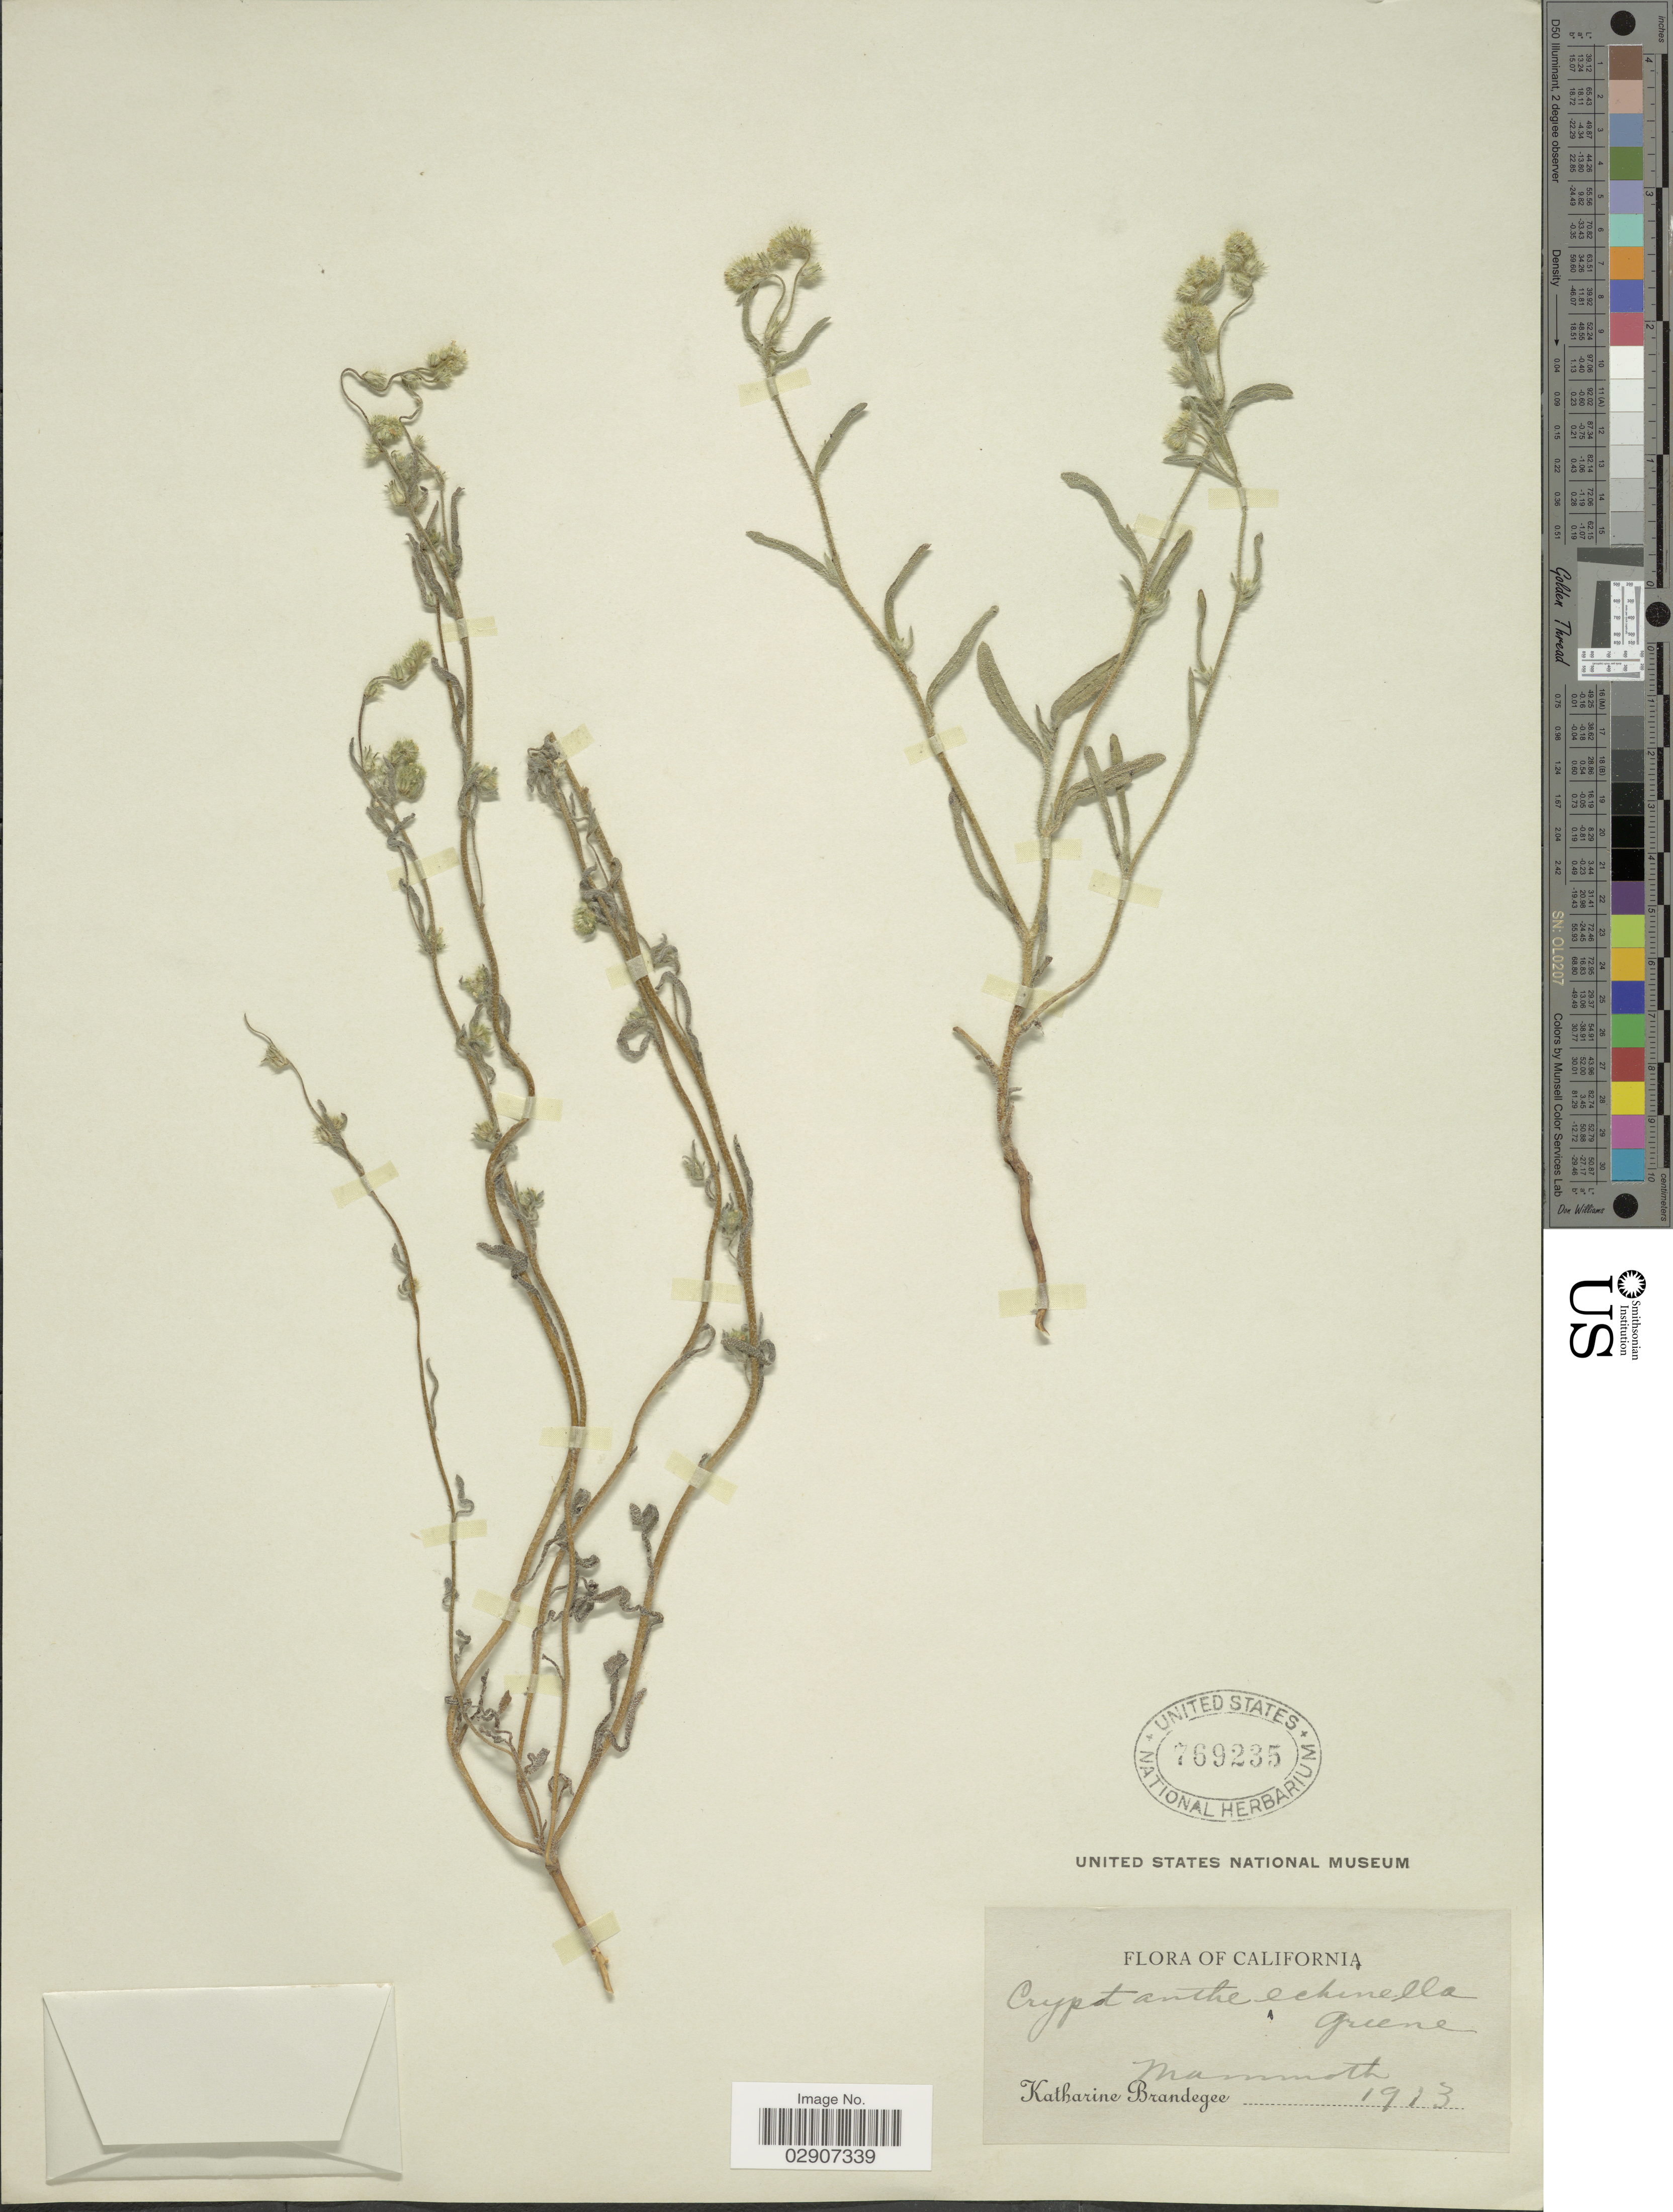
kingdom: Plantae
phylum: Tracheophyta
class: Magnoliopsida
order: Boraginales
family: Boraginaceae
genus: Cryptantha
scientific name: Cryptantha echinella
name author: S.W. Greene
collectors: M. K. Brandegee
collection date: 1913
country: United States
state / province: California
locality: Mammoth.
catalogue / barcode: US 769235